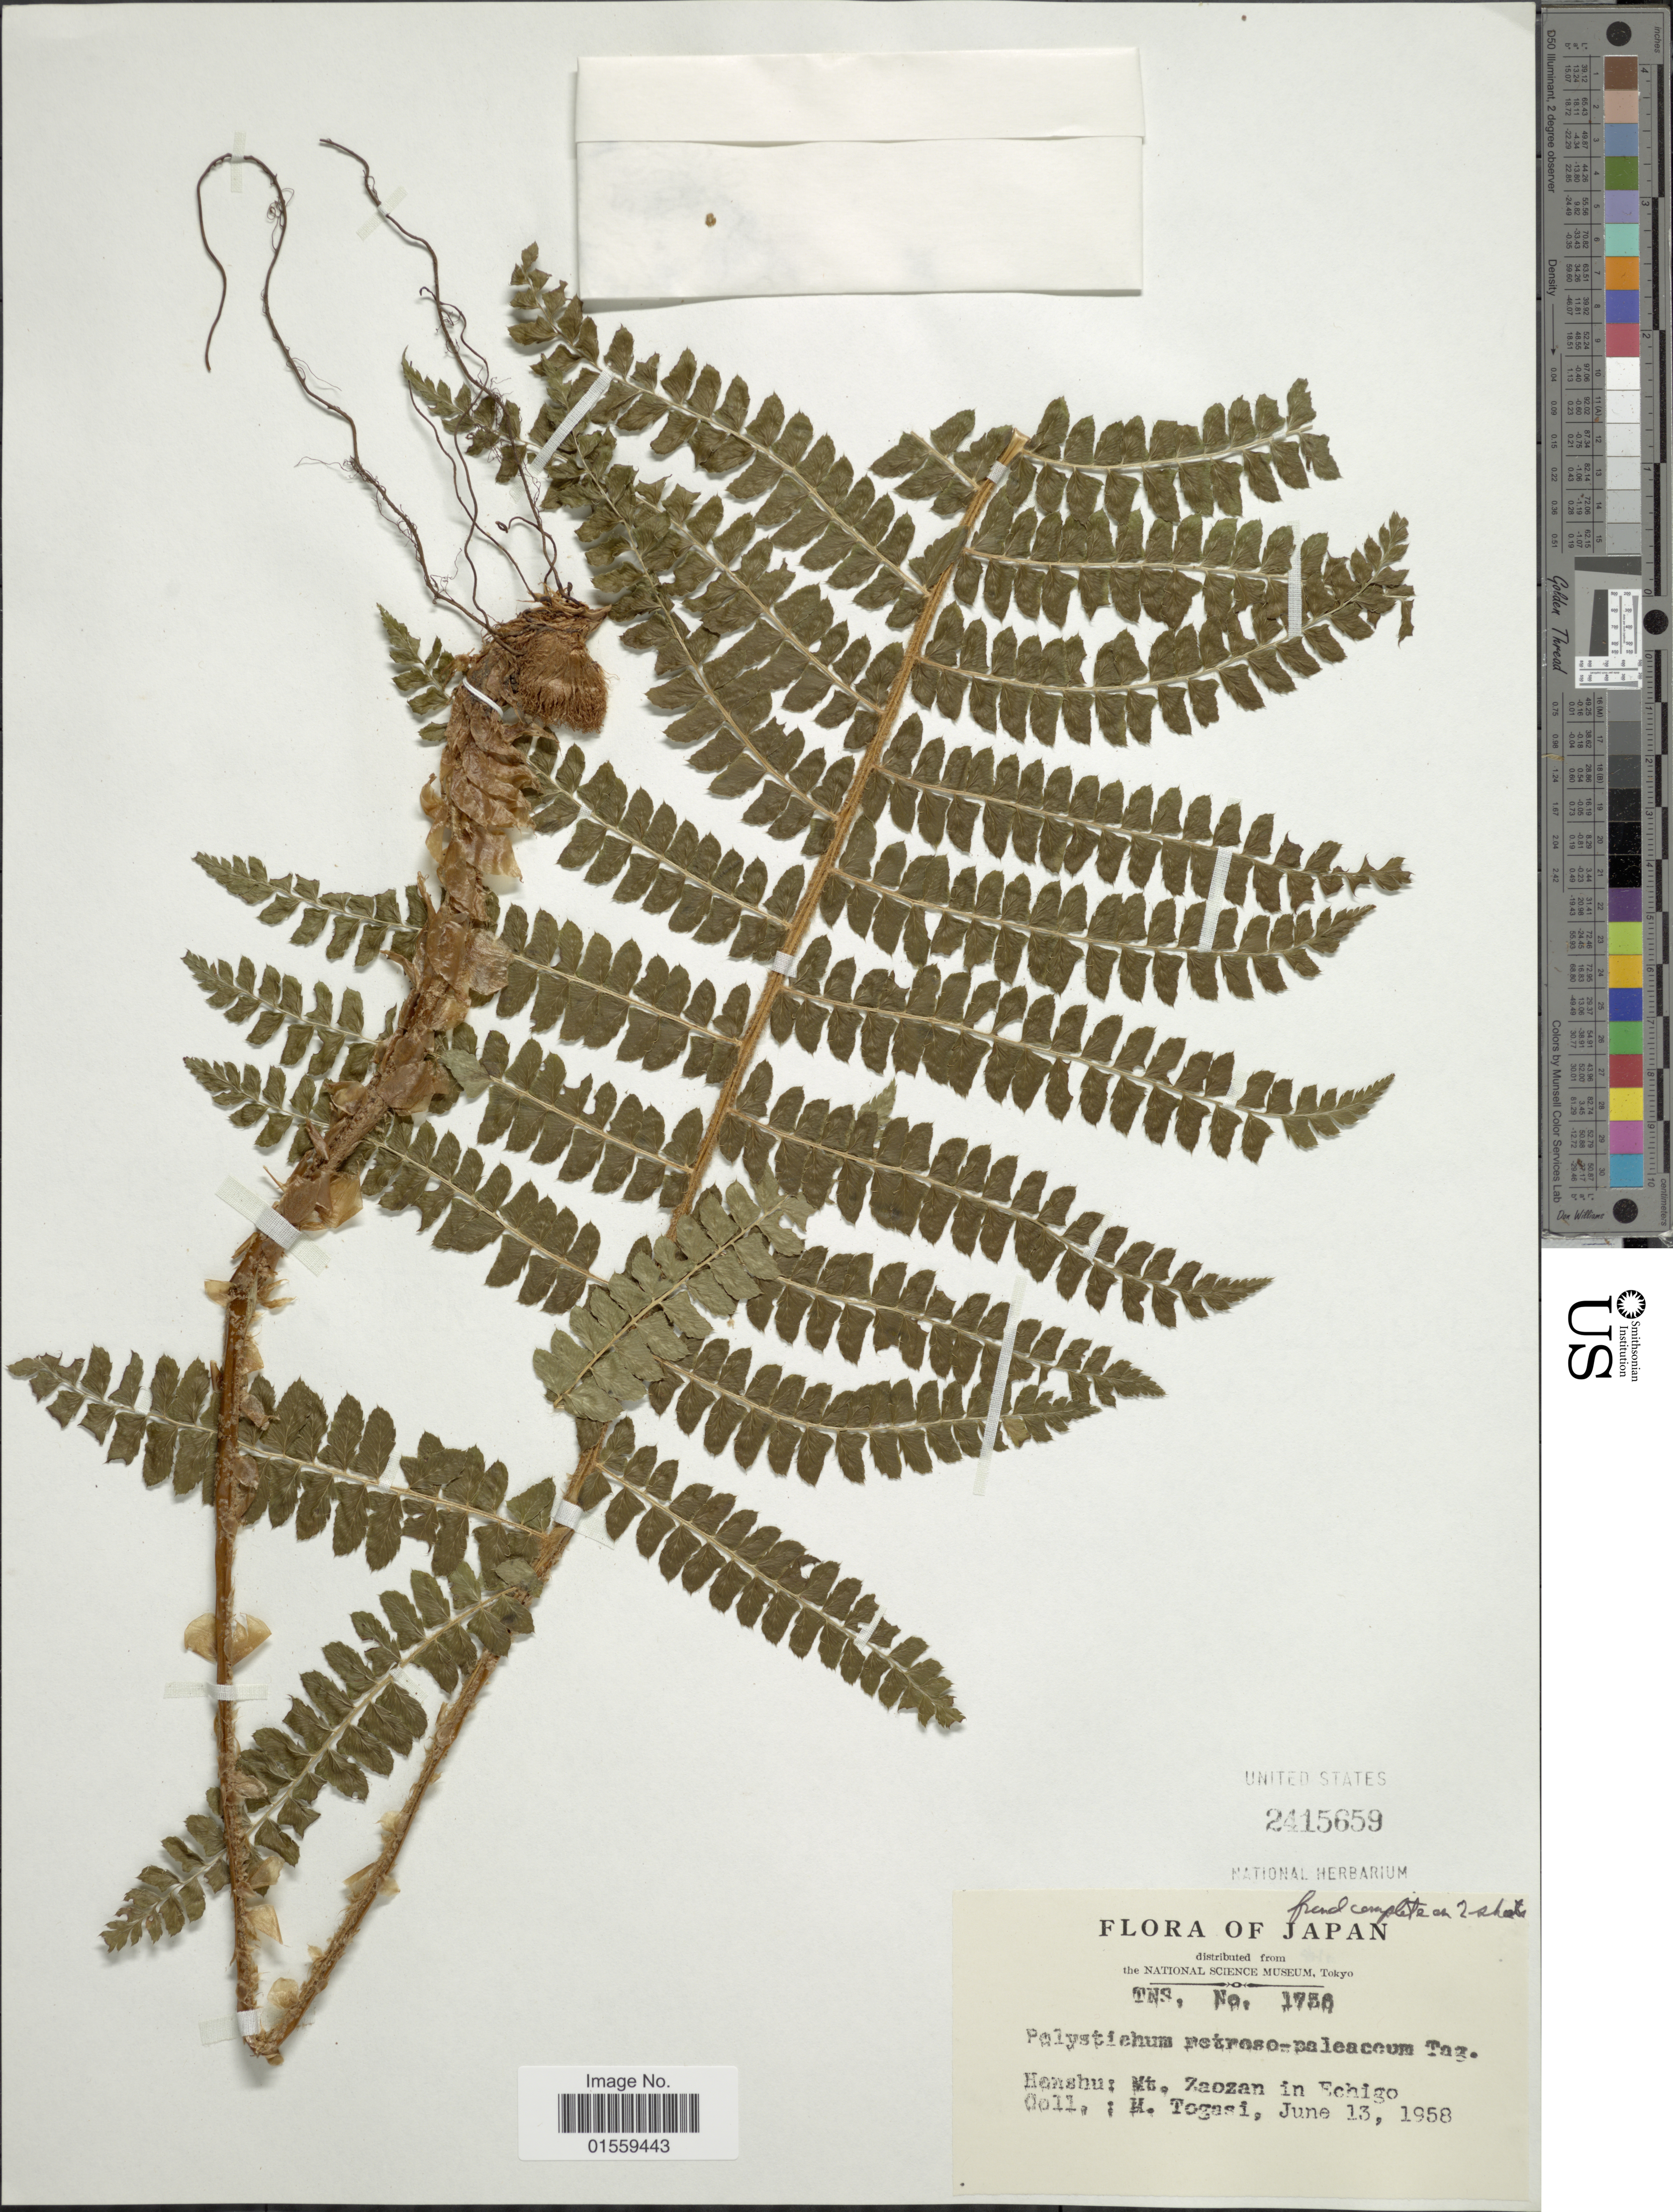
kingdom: Plantae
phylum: Tracheophyta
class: Polypodiopsida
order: Polypodiales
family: Dryopteridaceae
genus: Polystichum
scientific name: Polystichum retrosopaleaceum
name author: (Kodama) Tagawa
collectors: M. Togasi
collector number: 1756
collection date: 1958-06-13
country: Japan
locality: Honshu: Mt. Zaozan in Echigo.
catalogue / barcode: US 2415659